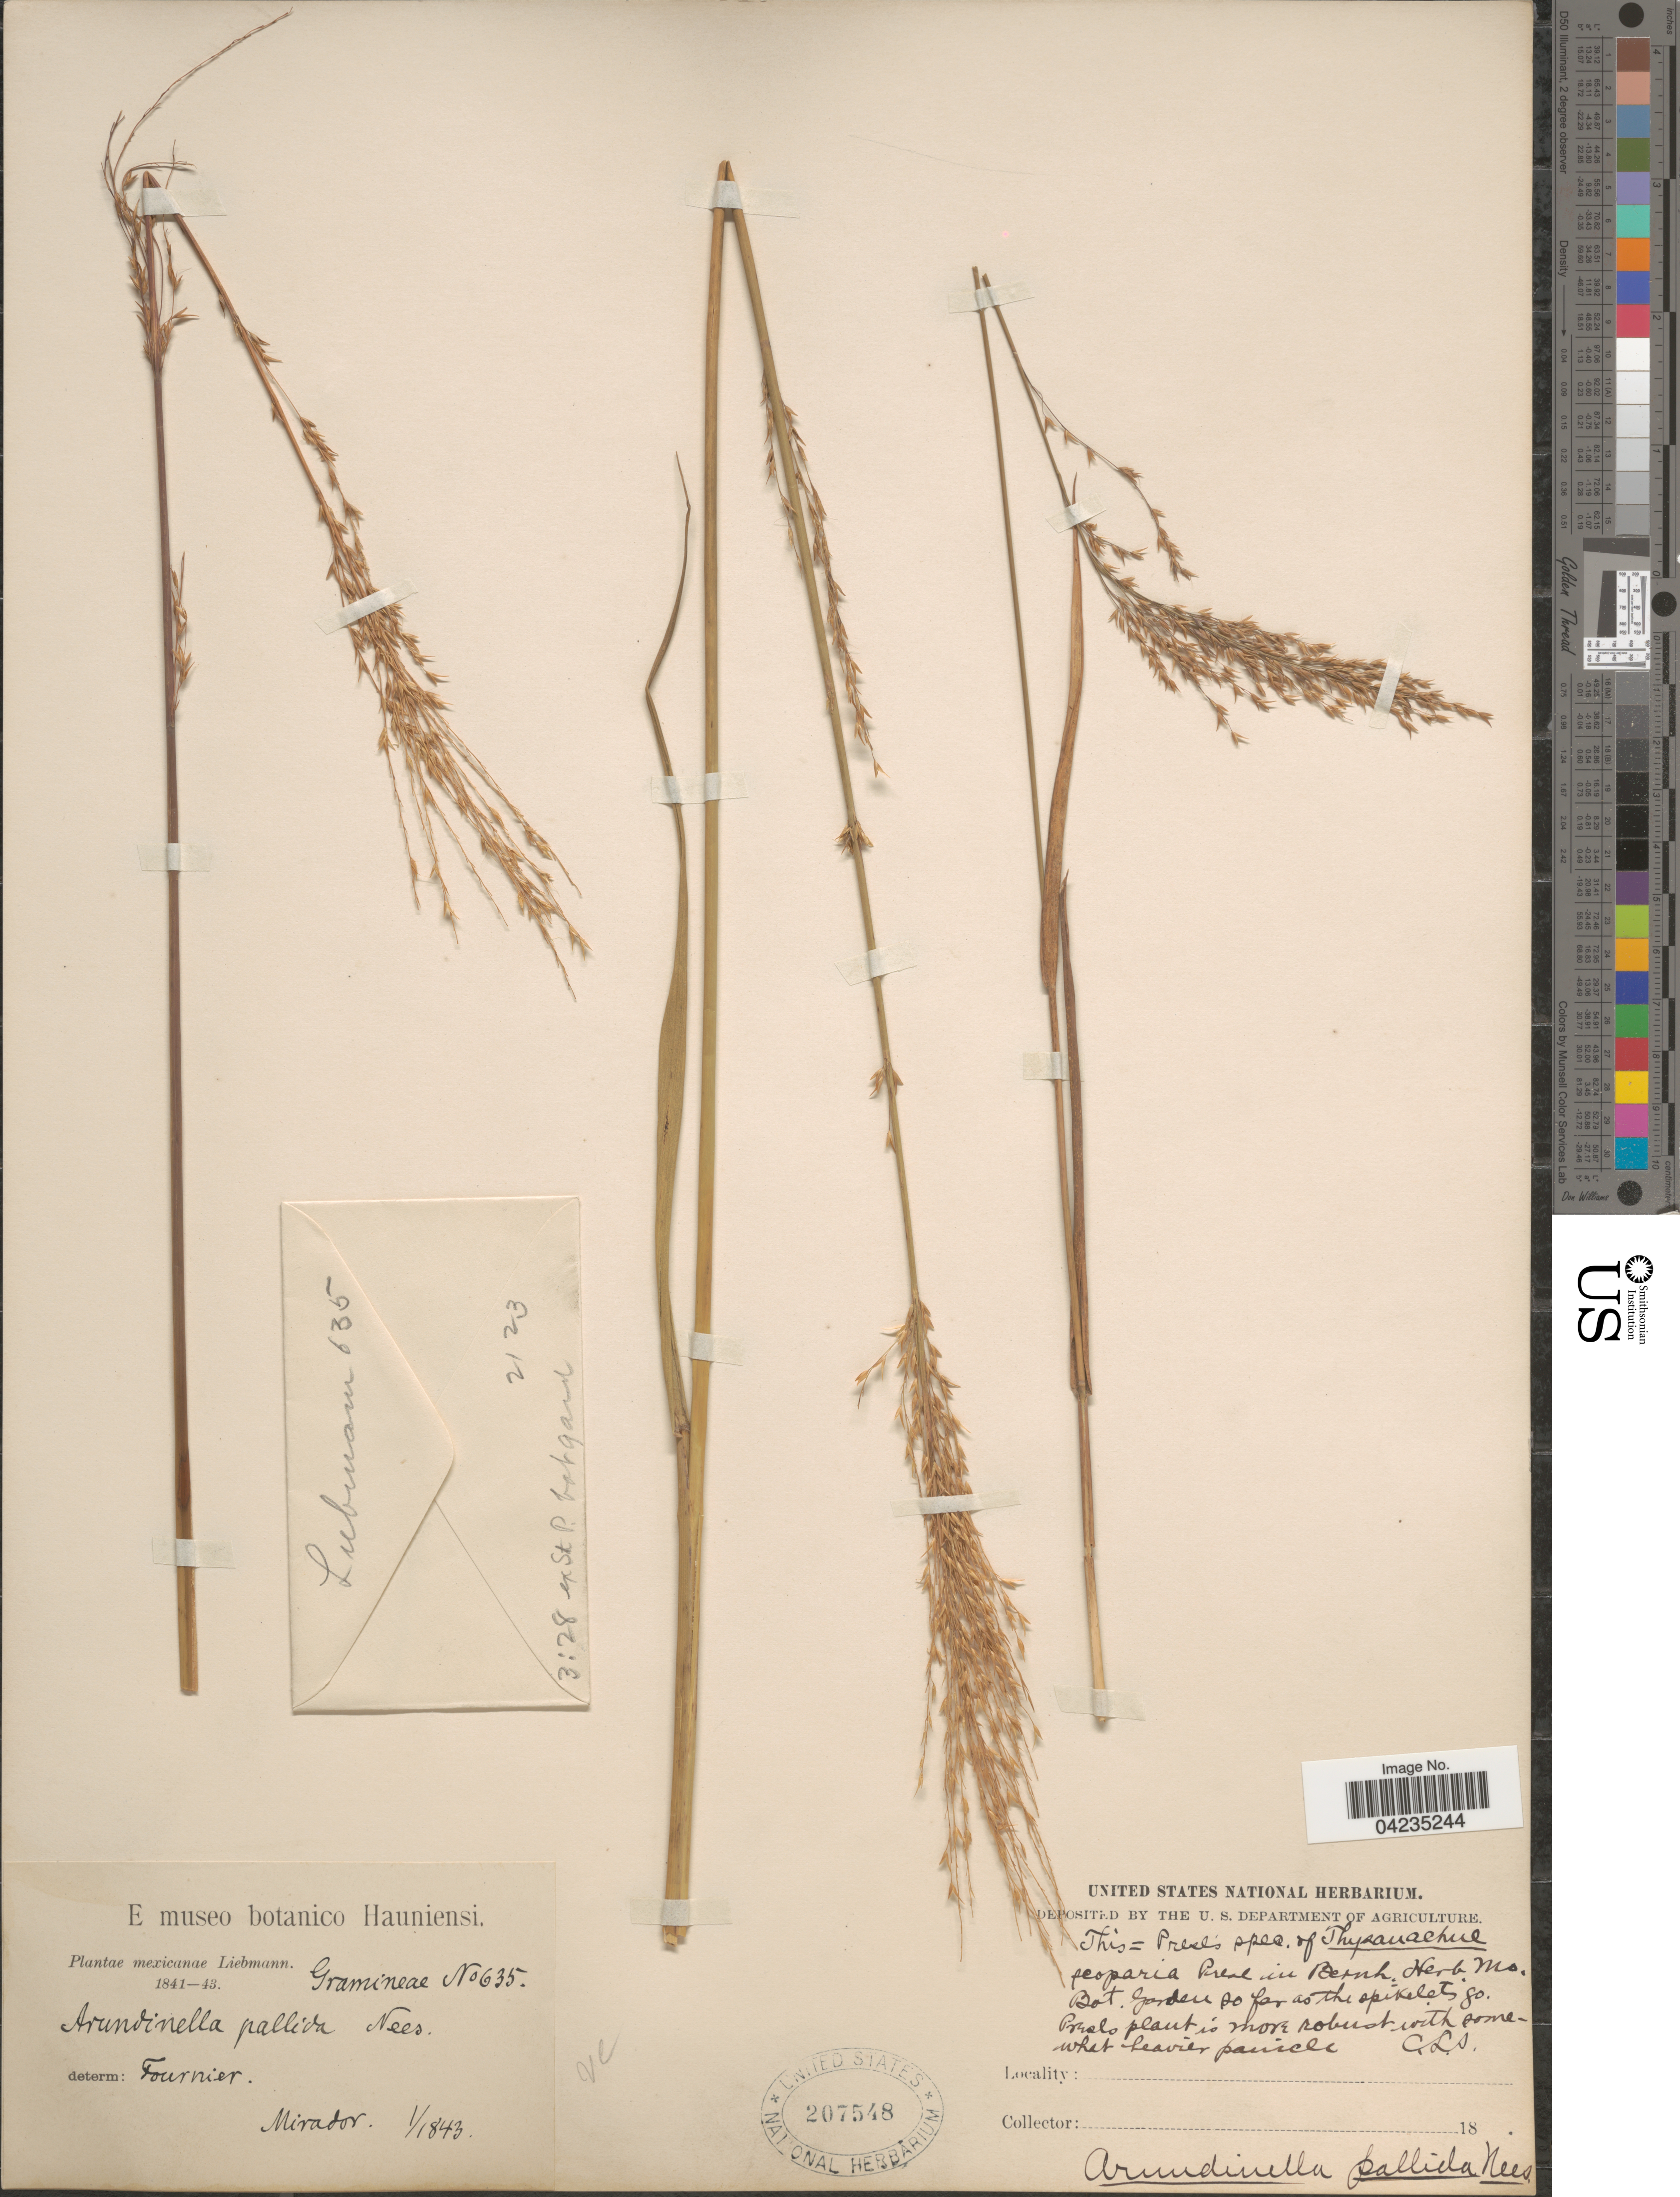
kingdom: Plantae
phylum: Tracheophyta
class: Liliopsida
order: Poales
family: Poaceae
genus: Arundinella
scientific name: Arundinella hispida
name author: (Humb. & Bonpl. ex Willd.) Kuntze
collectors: Liebmann, --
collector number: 635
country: Mexico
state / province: Veracruz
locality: VC. Mirador.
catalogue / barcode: US 207548